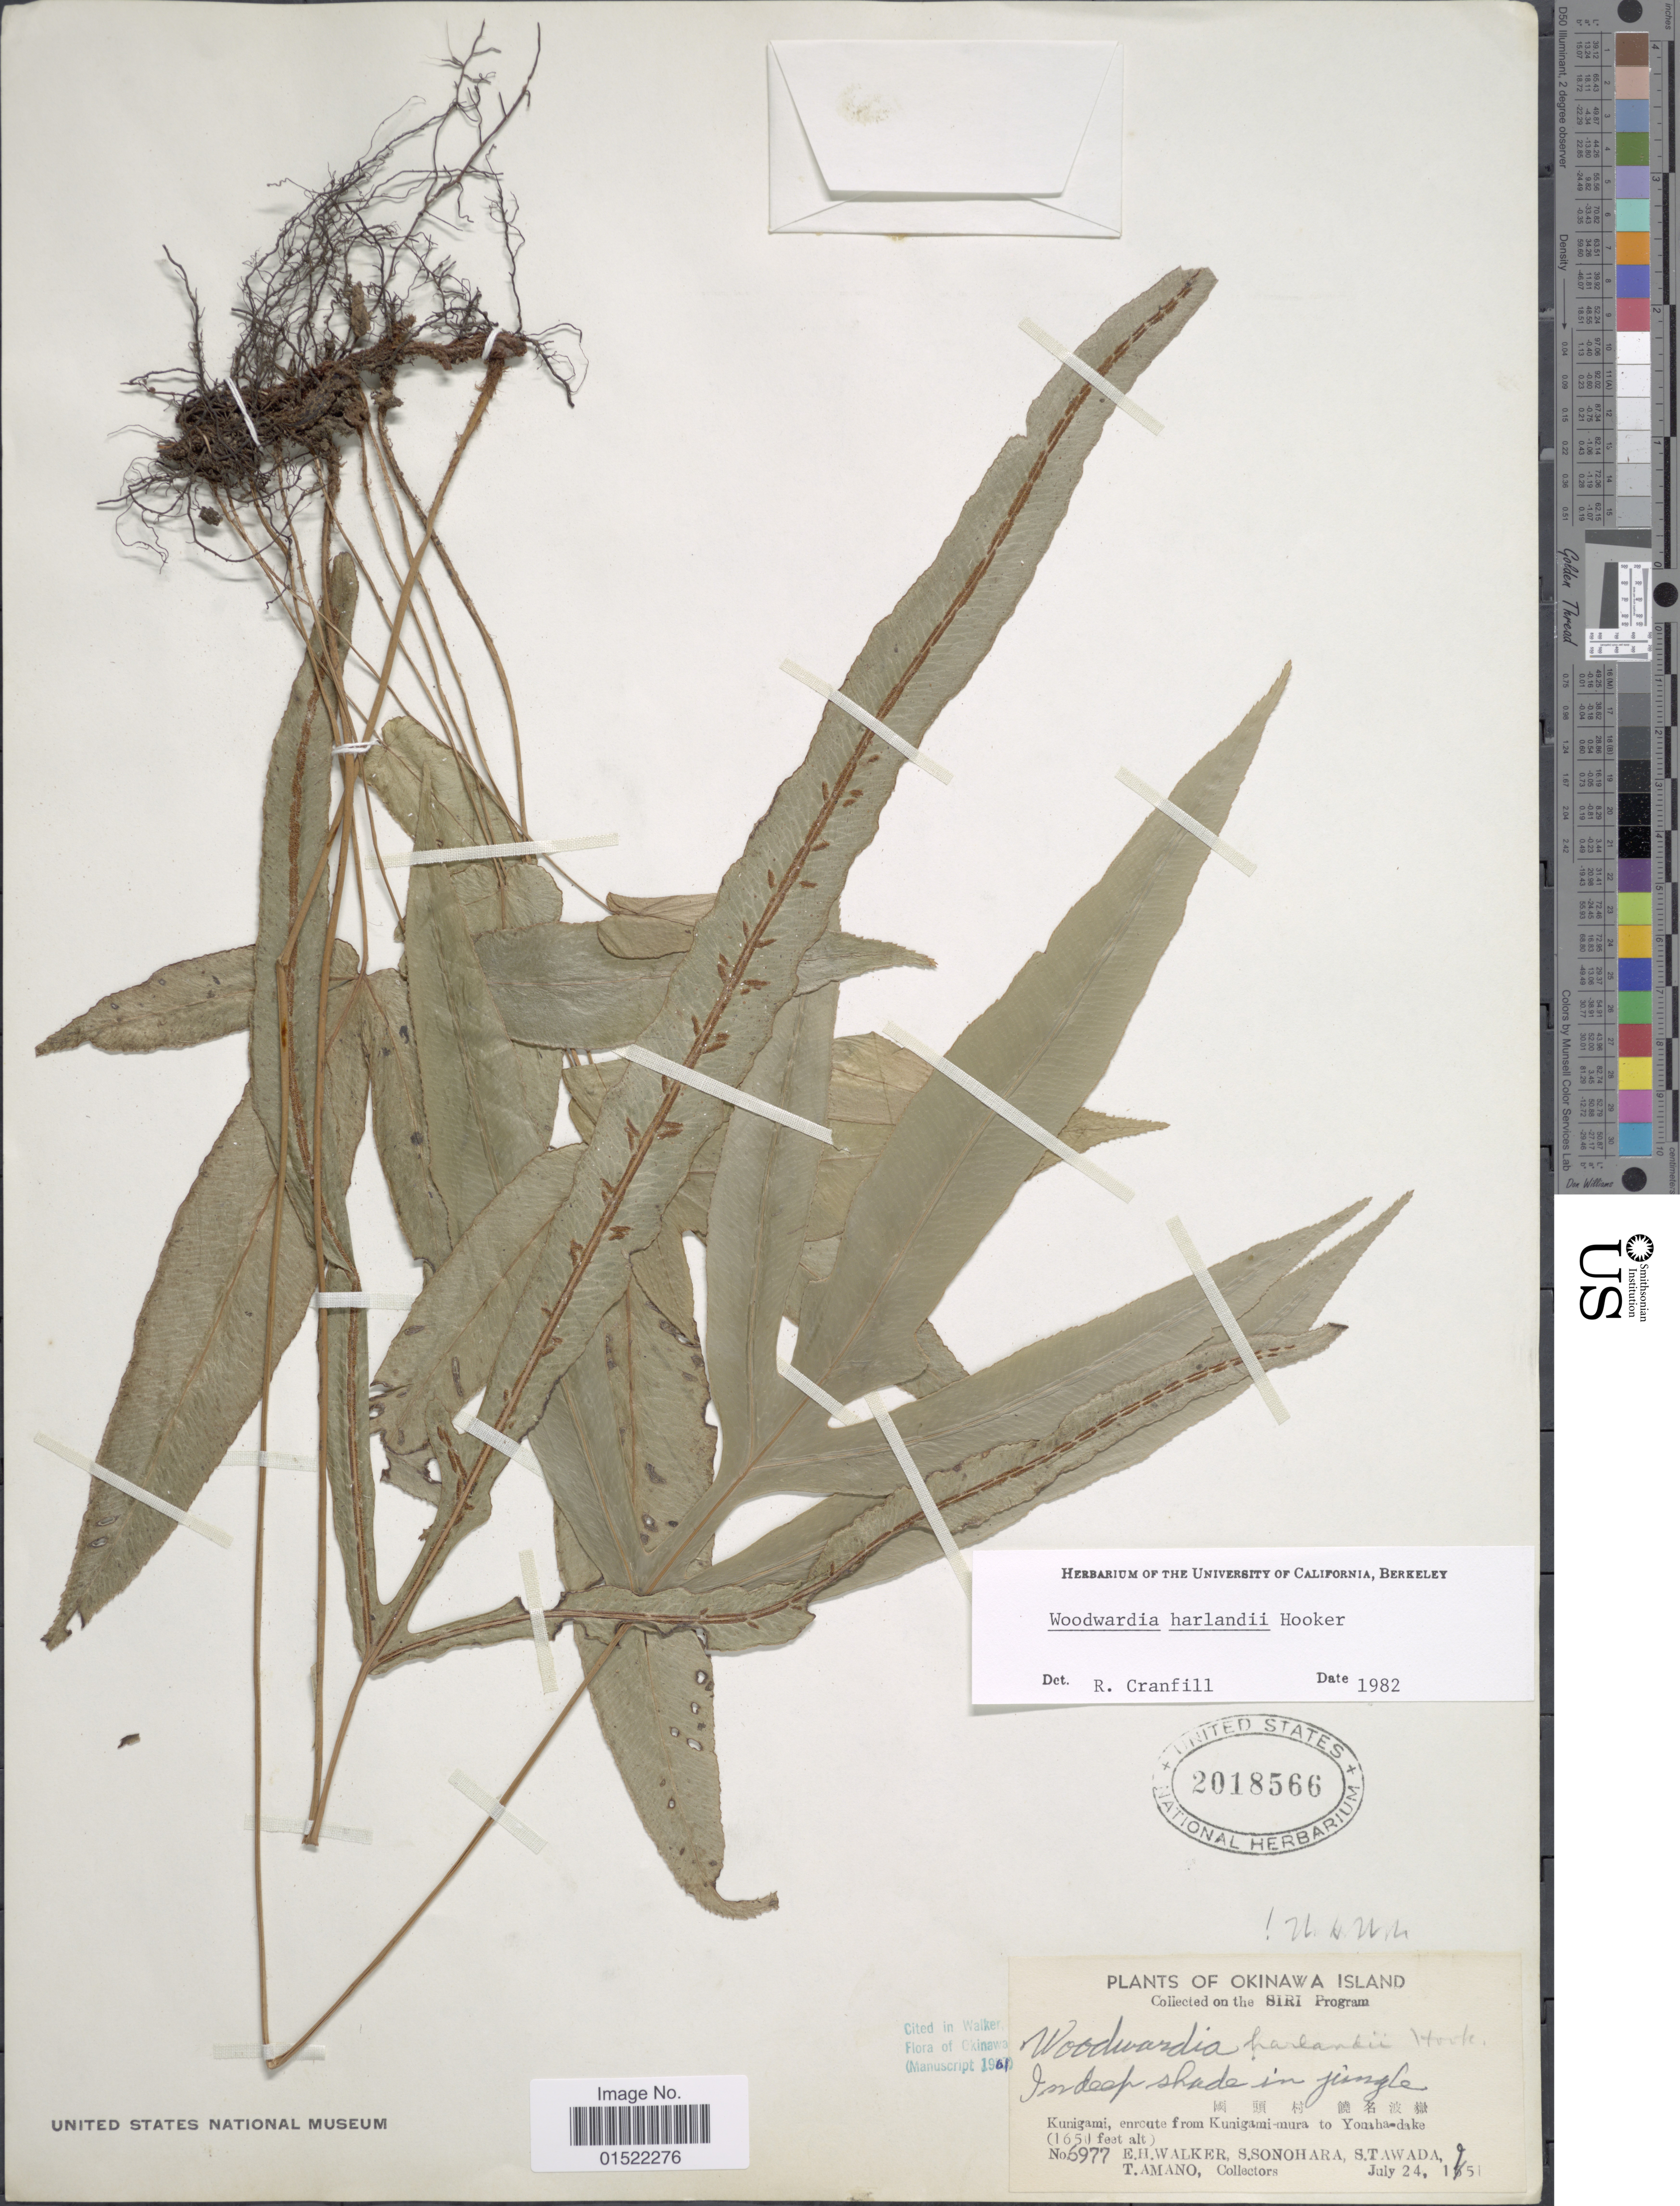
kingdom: Plantae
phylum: Tracheophyta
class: Polypodiopsida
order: Polypodiales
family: Blechnaceae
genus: Woodwardia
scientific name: Woodwardia harlandii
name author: Hook.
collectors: E. H. Walker, S. Sonohara, S. Tawada & T. Amano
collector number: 6977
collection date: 1951-07-24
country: Japan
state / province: Okinawa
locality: Okinawa Island, Kunigami, enroute from Kunigami-mura to Yonaha-dake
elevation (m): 503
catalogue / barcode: US 2018566